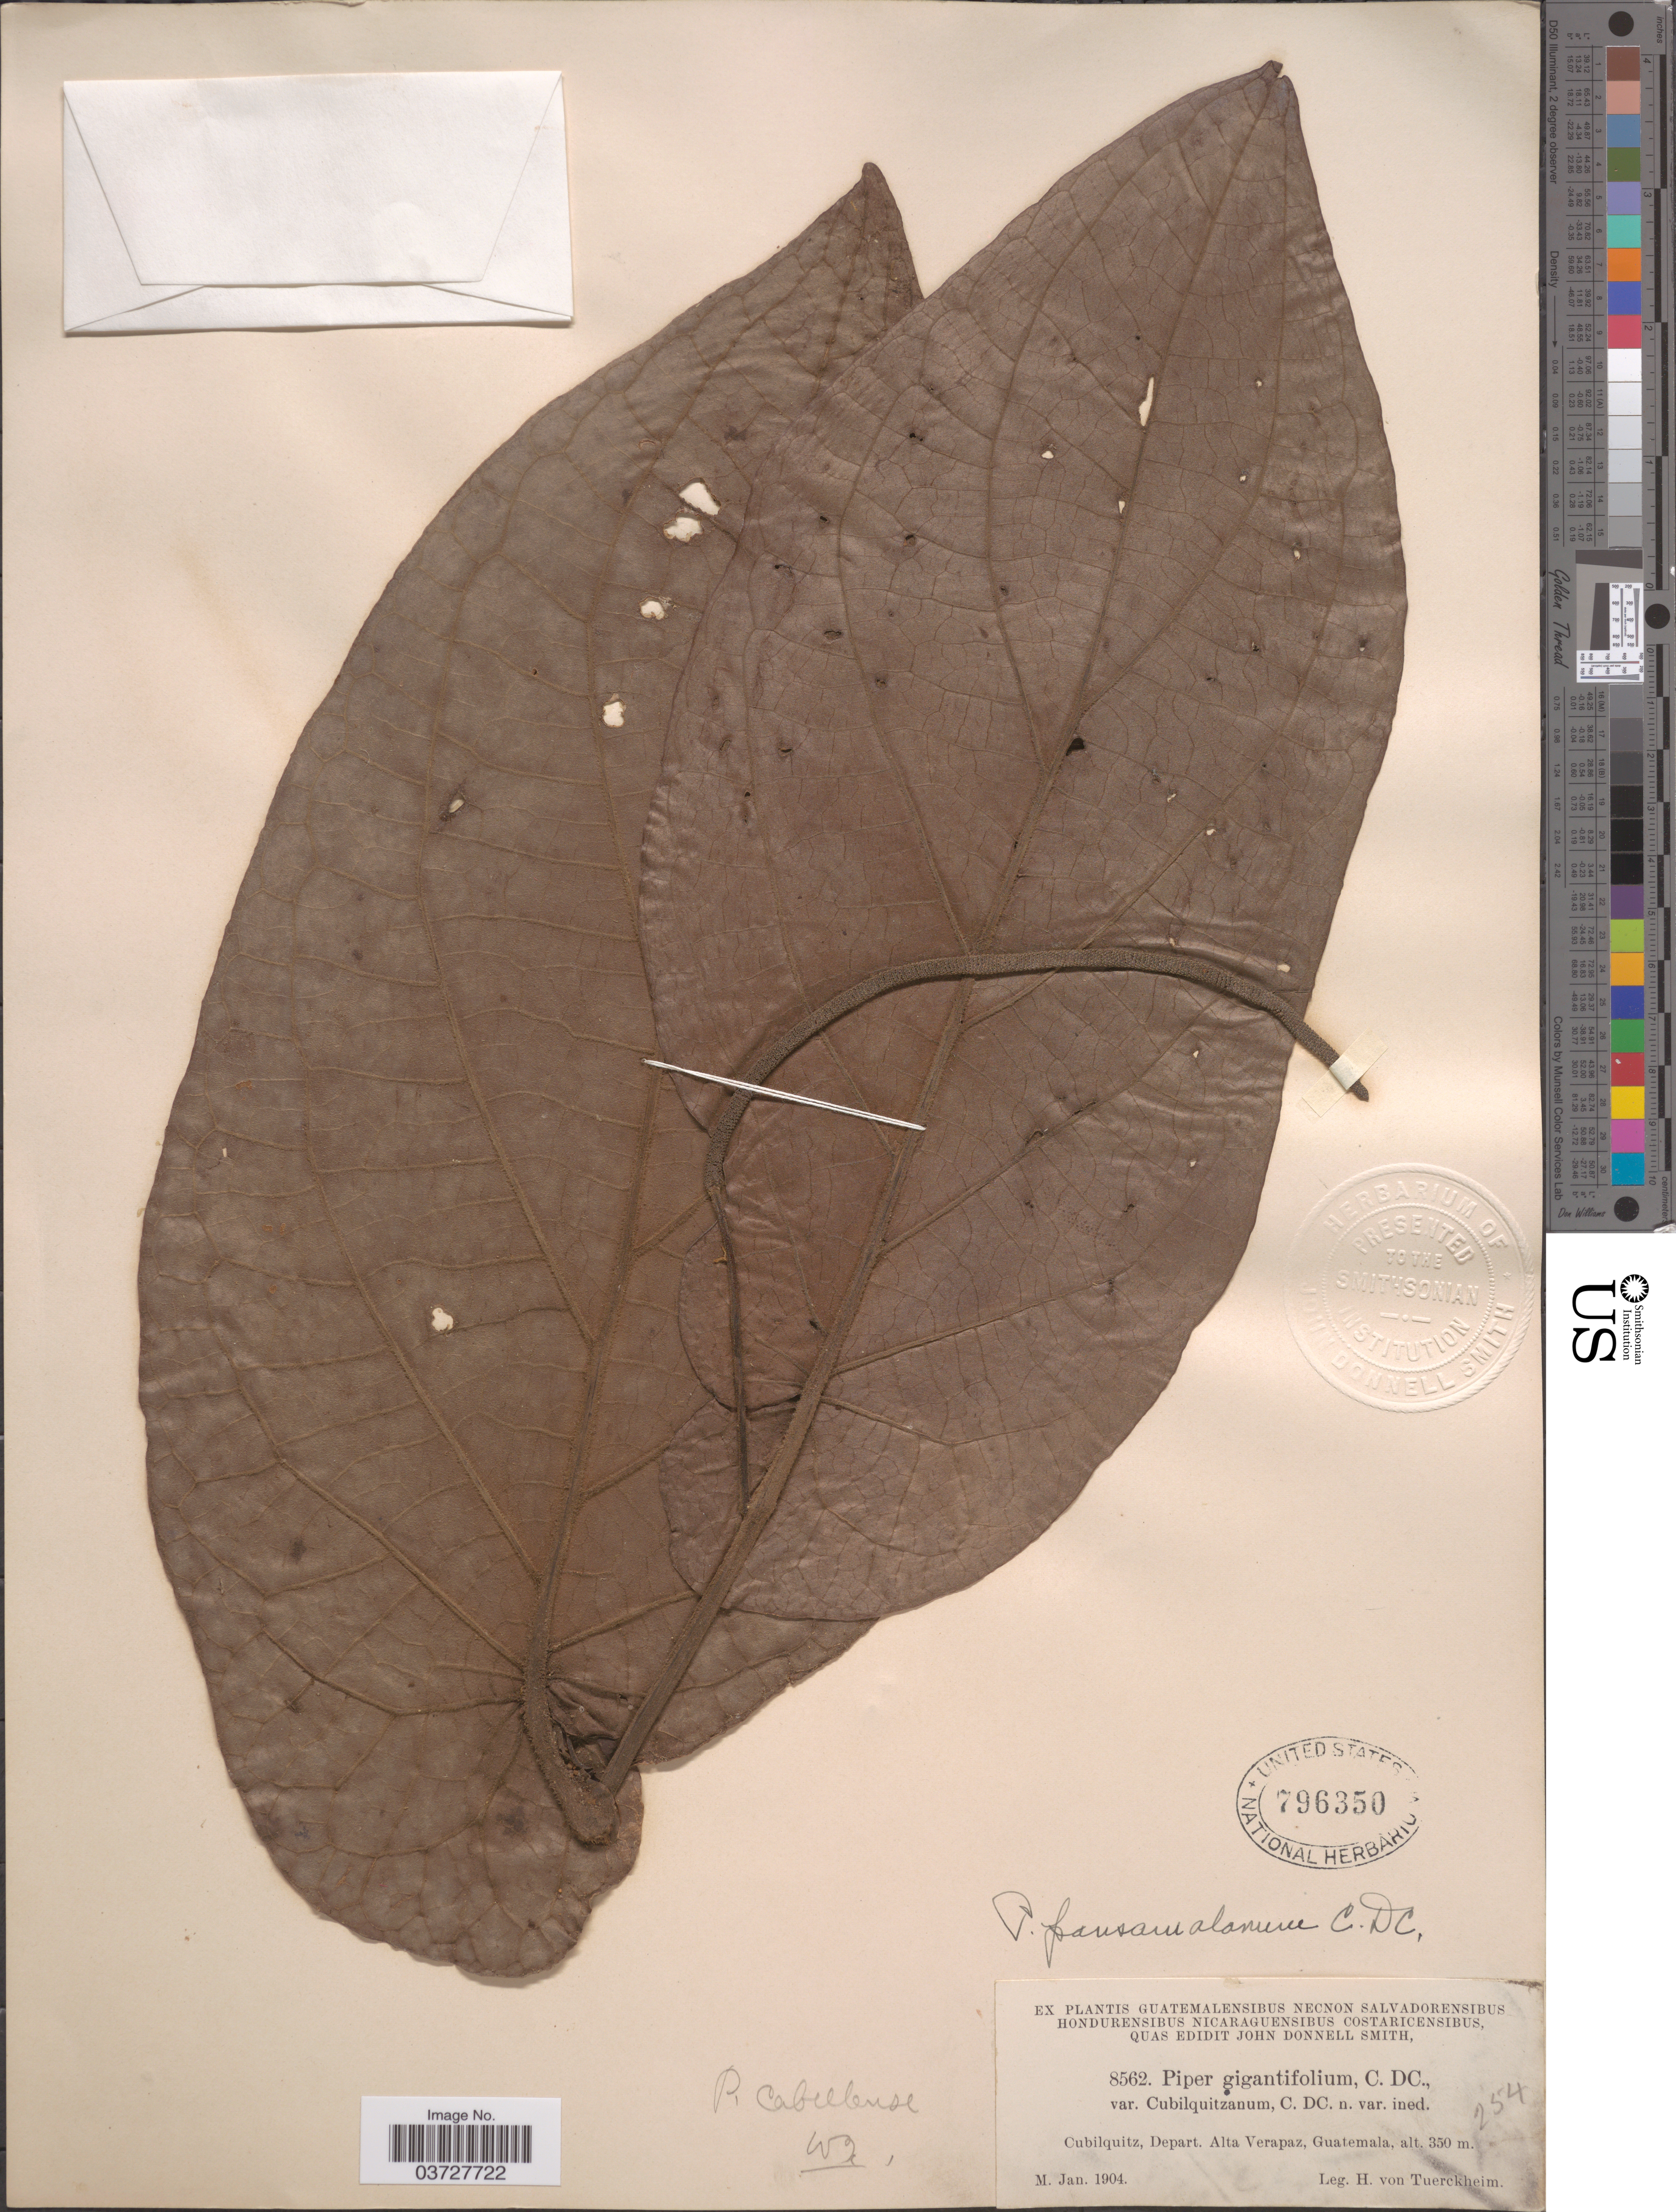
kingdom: Plantae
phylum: Tracheophyta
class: Magnoliopsida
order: Piperales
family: Piperaceae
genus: Piper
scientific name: Piper pansamalanum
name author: C. DC.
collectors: H. von Tuerckheim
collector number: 8562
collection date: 1904-01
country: Guatemala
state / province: Alta Verapaz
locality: Cubilquitz, Depart. Alta Verapaz.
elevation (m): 350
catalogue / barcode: US 796350